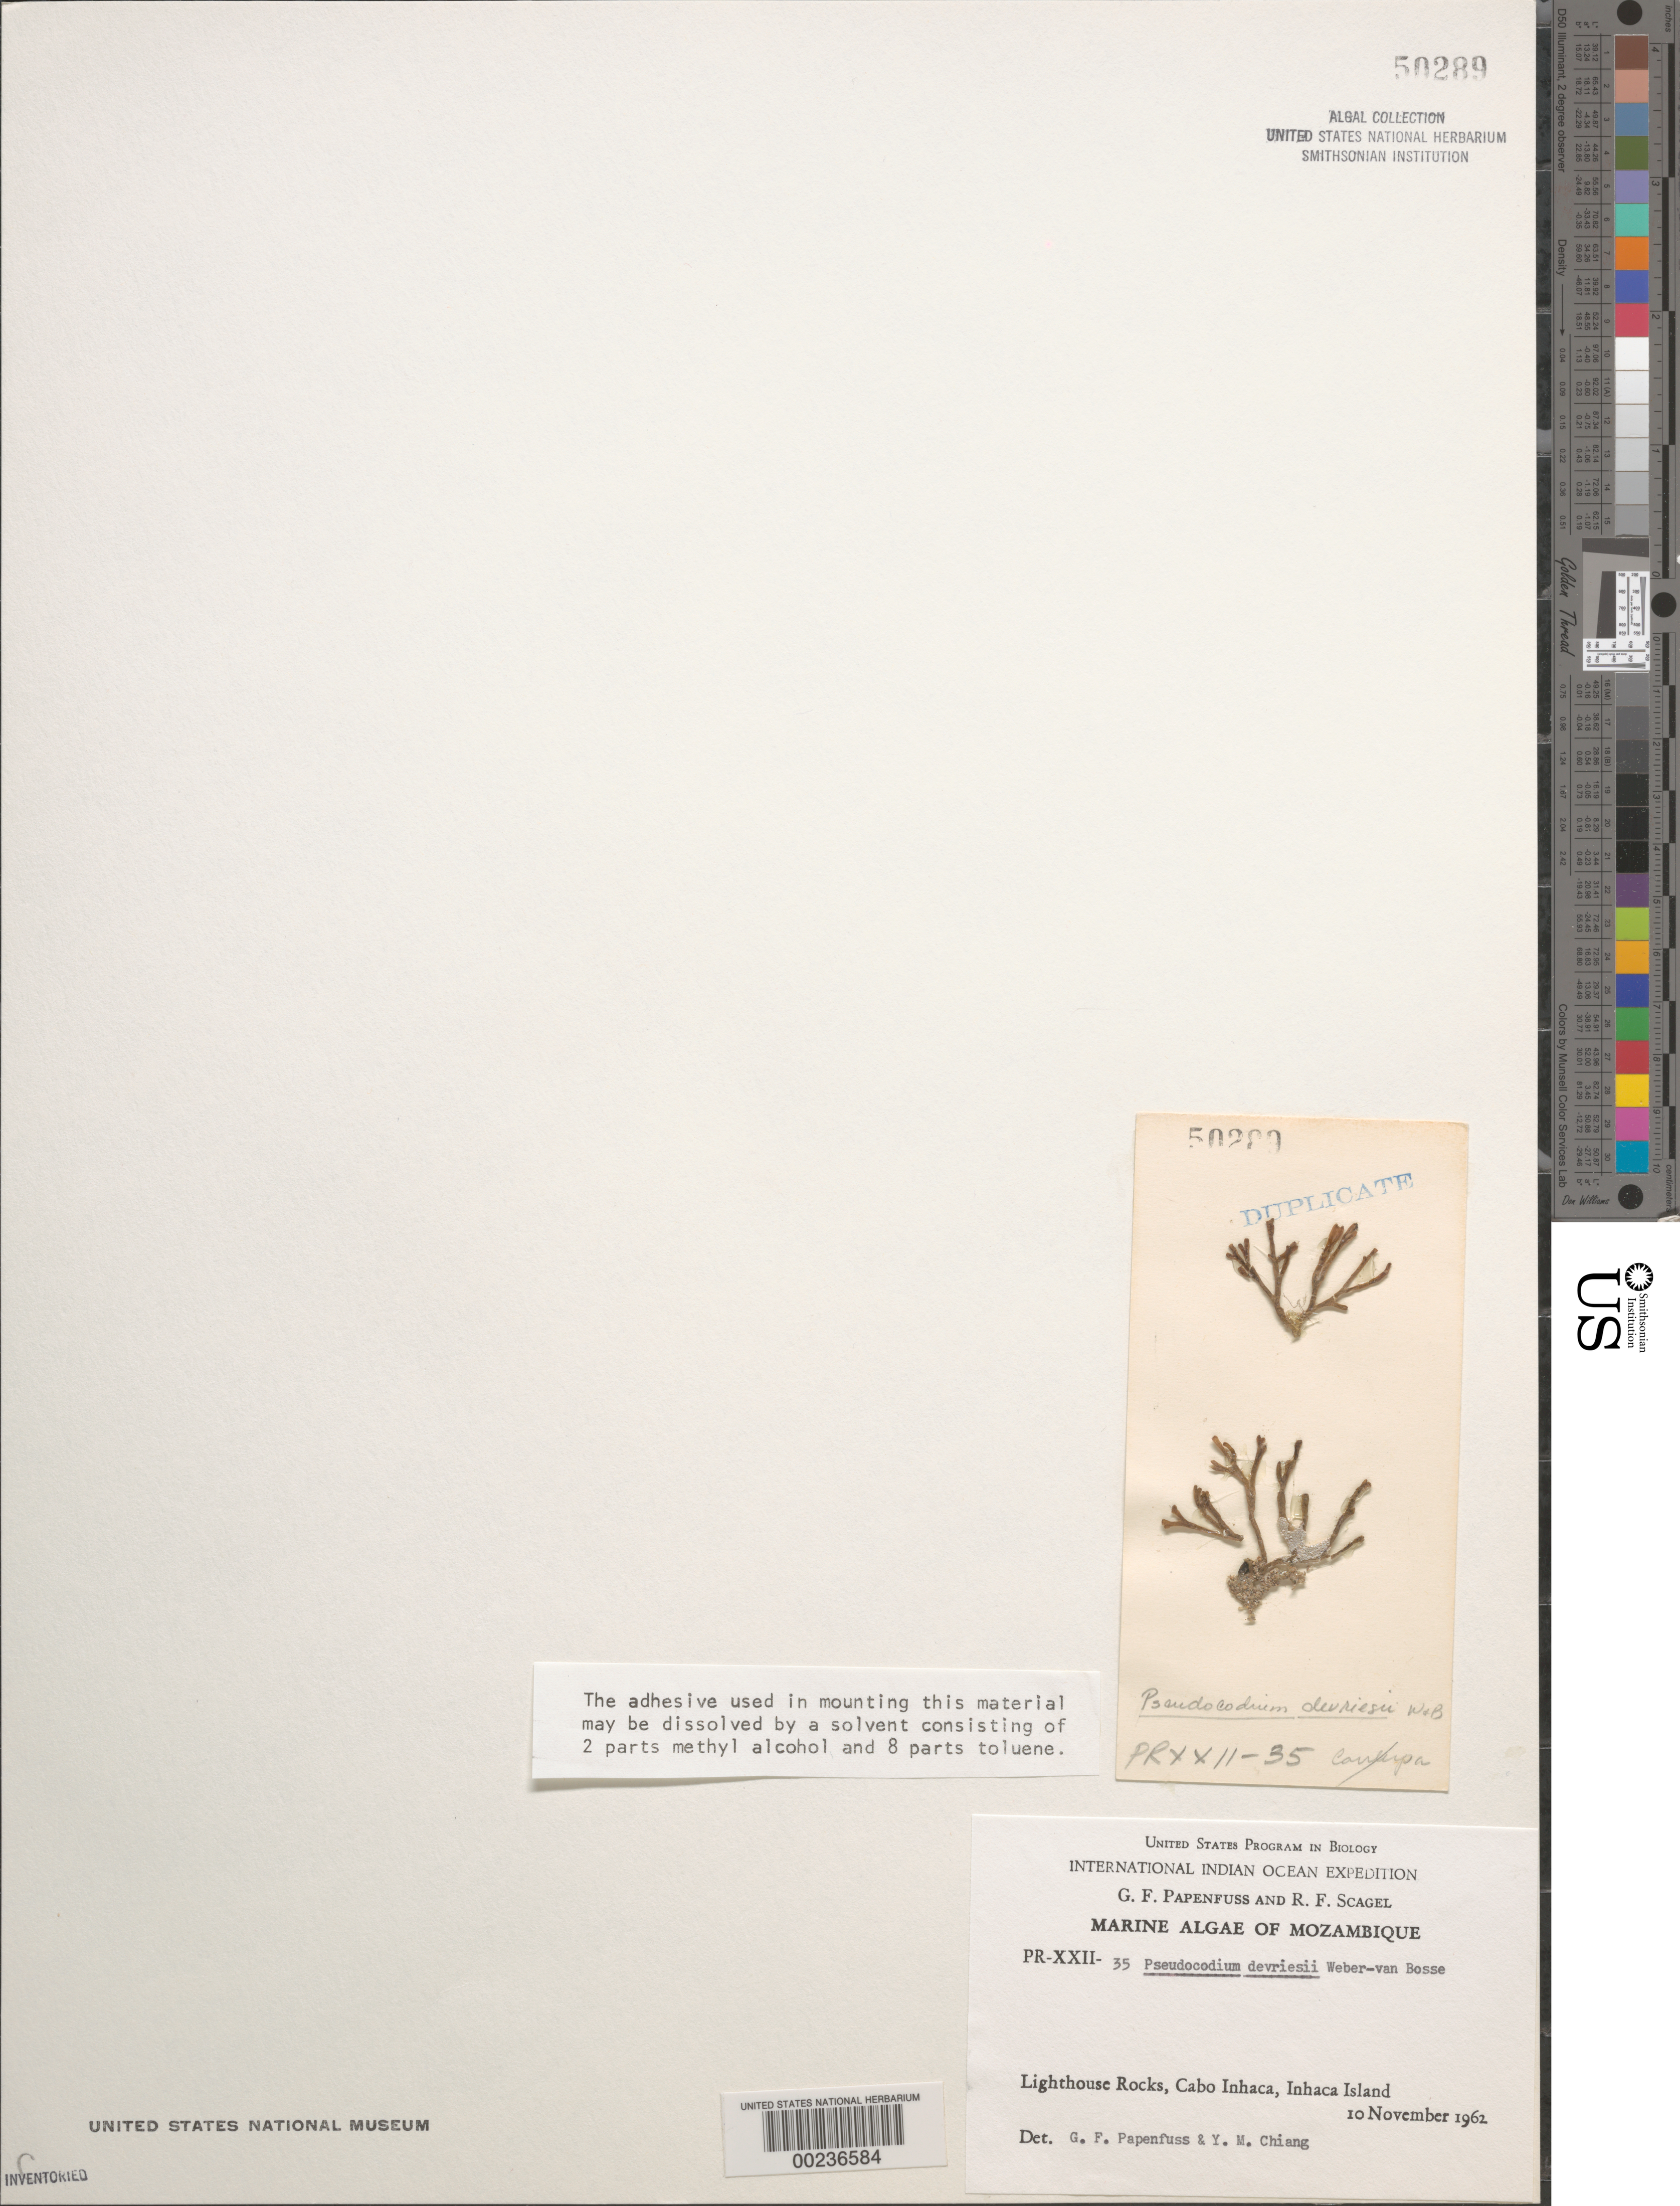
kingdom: Plantae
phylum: Chlorophyta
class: Ulvophyceae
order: Bryopsidales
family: Pseudocodiaceae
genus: Pseudocodium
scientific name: Pseudocodium de-vriesii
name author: Weber Bosse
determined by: Papenfuss, G. F.; Chiang, Y. M.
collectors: G. Papenfuss & R. F. Scagel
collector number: PR-XXII-35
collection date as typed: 10 Nov 1962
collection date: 1962-11-10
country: Mozambique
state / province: Maputo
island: Inhaca Island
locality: Cabo Inhaca, Lighthouse Rocks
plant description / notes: International Indian Ocean Expedition, 1962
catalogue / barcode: US 50289